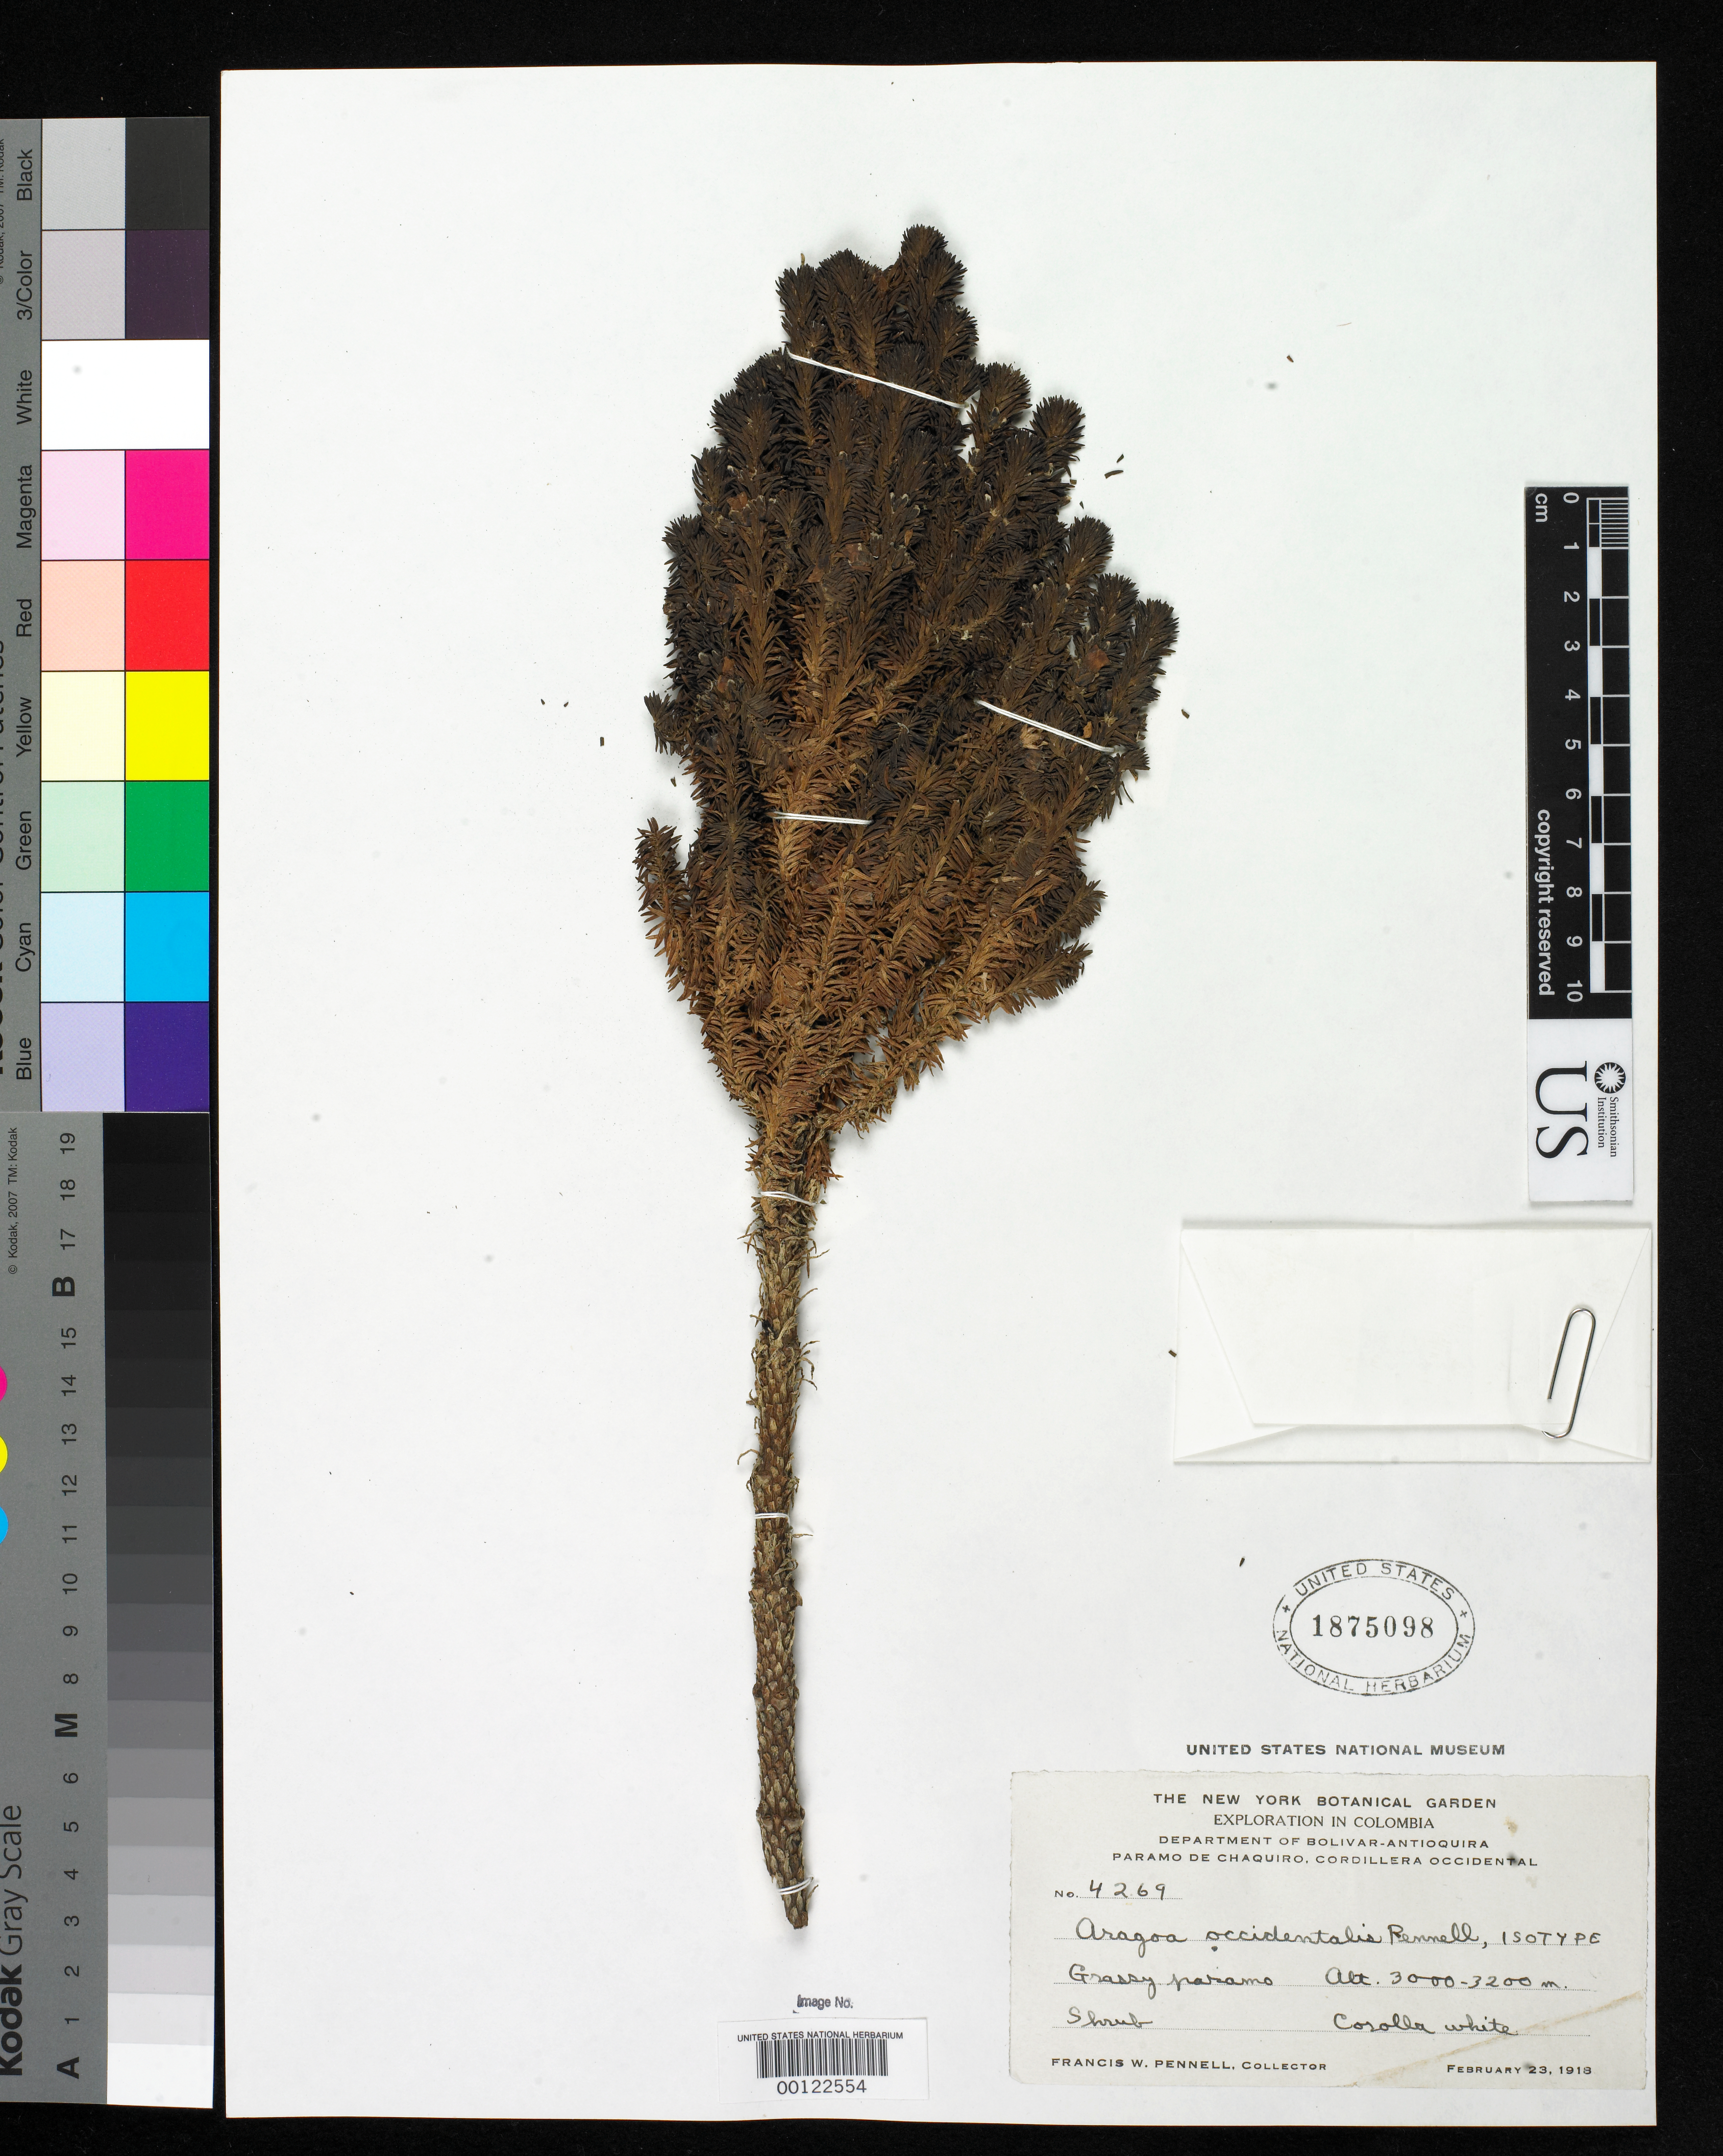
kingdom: Plantae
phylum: Tracheophyta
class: Magnoliopsida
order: Lamiales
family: Plantaginaceae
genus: Aragoa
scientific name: Aragoa occidentalis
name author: Pennell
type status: Isotype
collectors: F. W. Pennell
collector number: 4269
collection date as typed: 23 Feb 1918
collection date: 1918-02-23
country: Colombia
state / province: Bolívar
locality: Paramo de Chaquiro, Cordillera Occidental.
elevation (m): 3000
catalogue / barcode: US 1875098